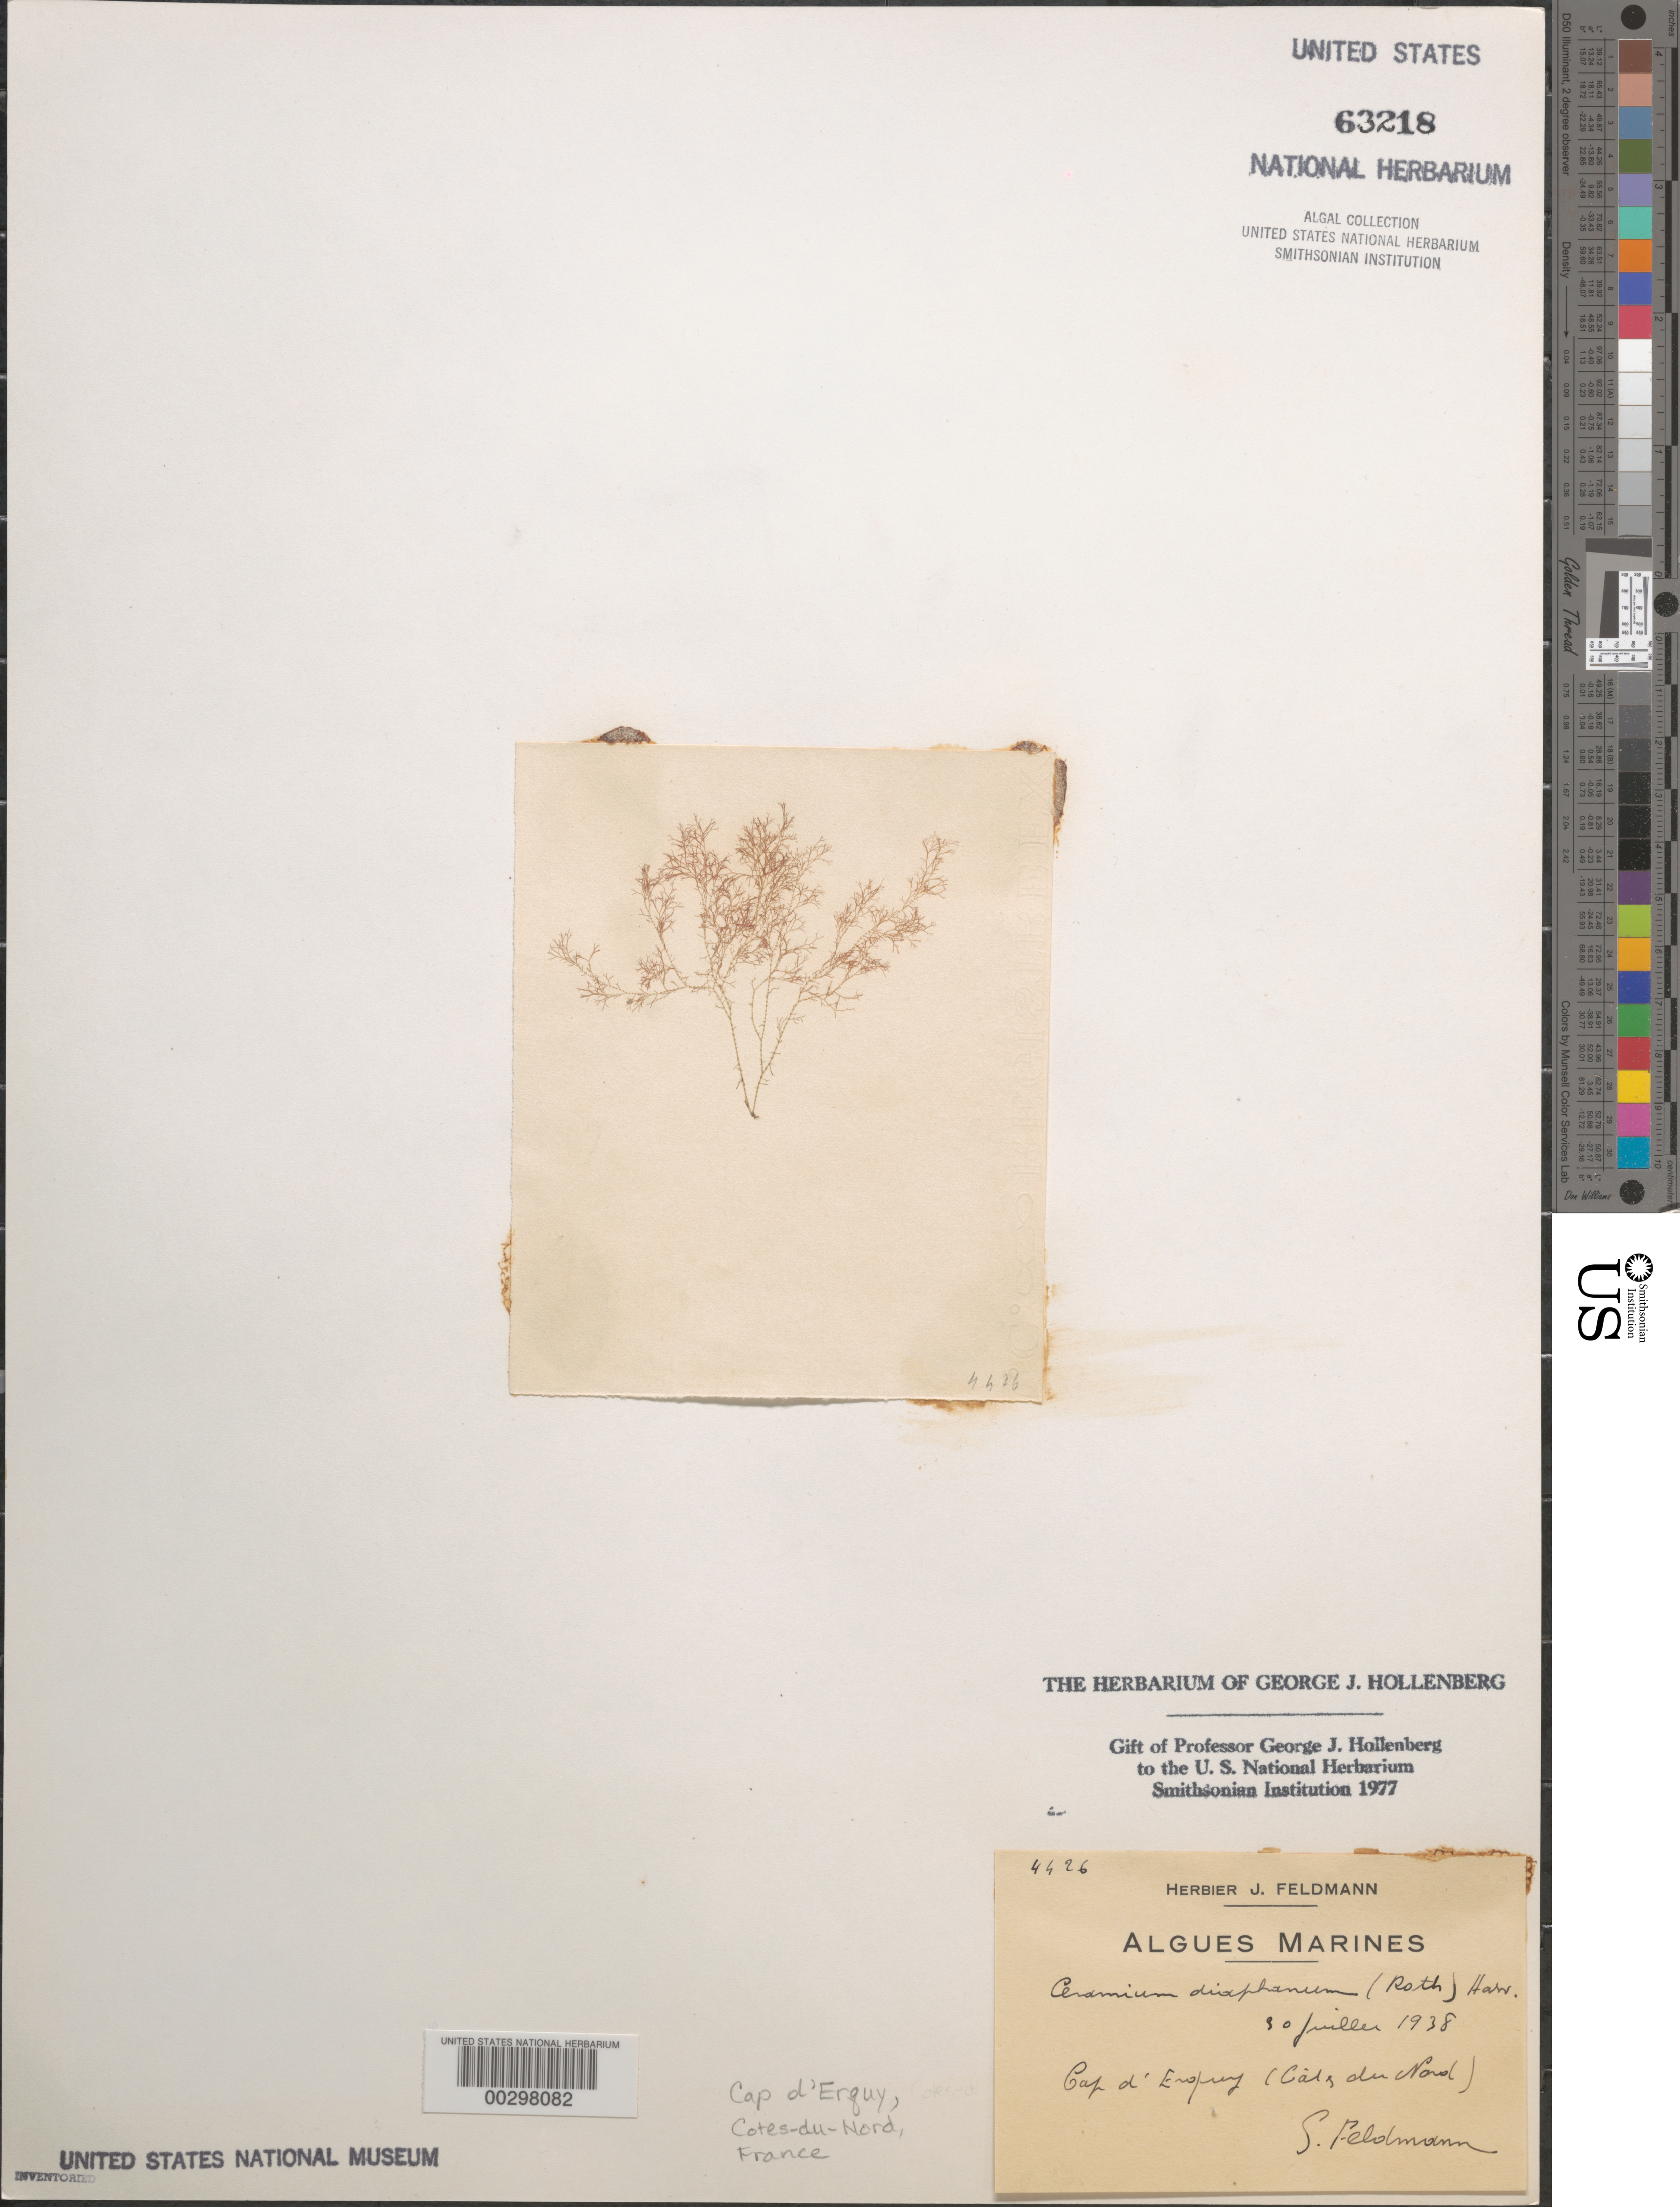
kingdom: Plantae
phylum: Rhodophyta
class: Florideophyceae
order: Ceramiales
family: Ceramiaceae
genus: Ceramium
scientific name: Ceramium diaphanum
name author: (Lightf.) Roth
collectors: G. Feldmann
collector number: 4426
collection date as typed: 30 Jul 1938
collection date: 1938-07-30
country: France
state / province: Bretagne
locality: Cap d'Erquy, Cotes-du-Nord.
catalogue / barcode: US 63218